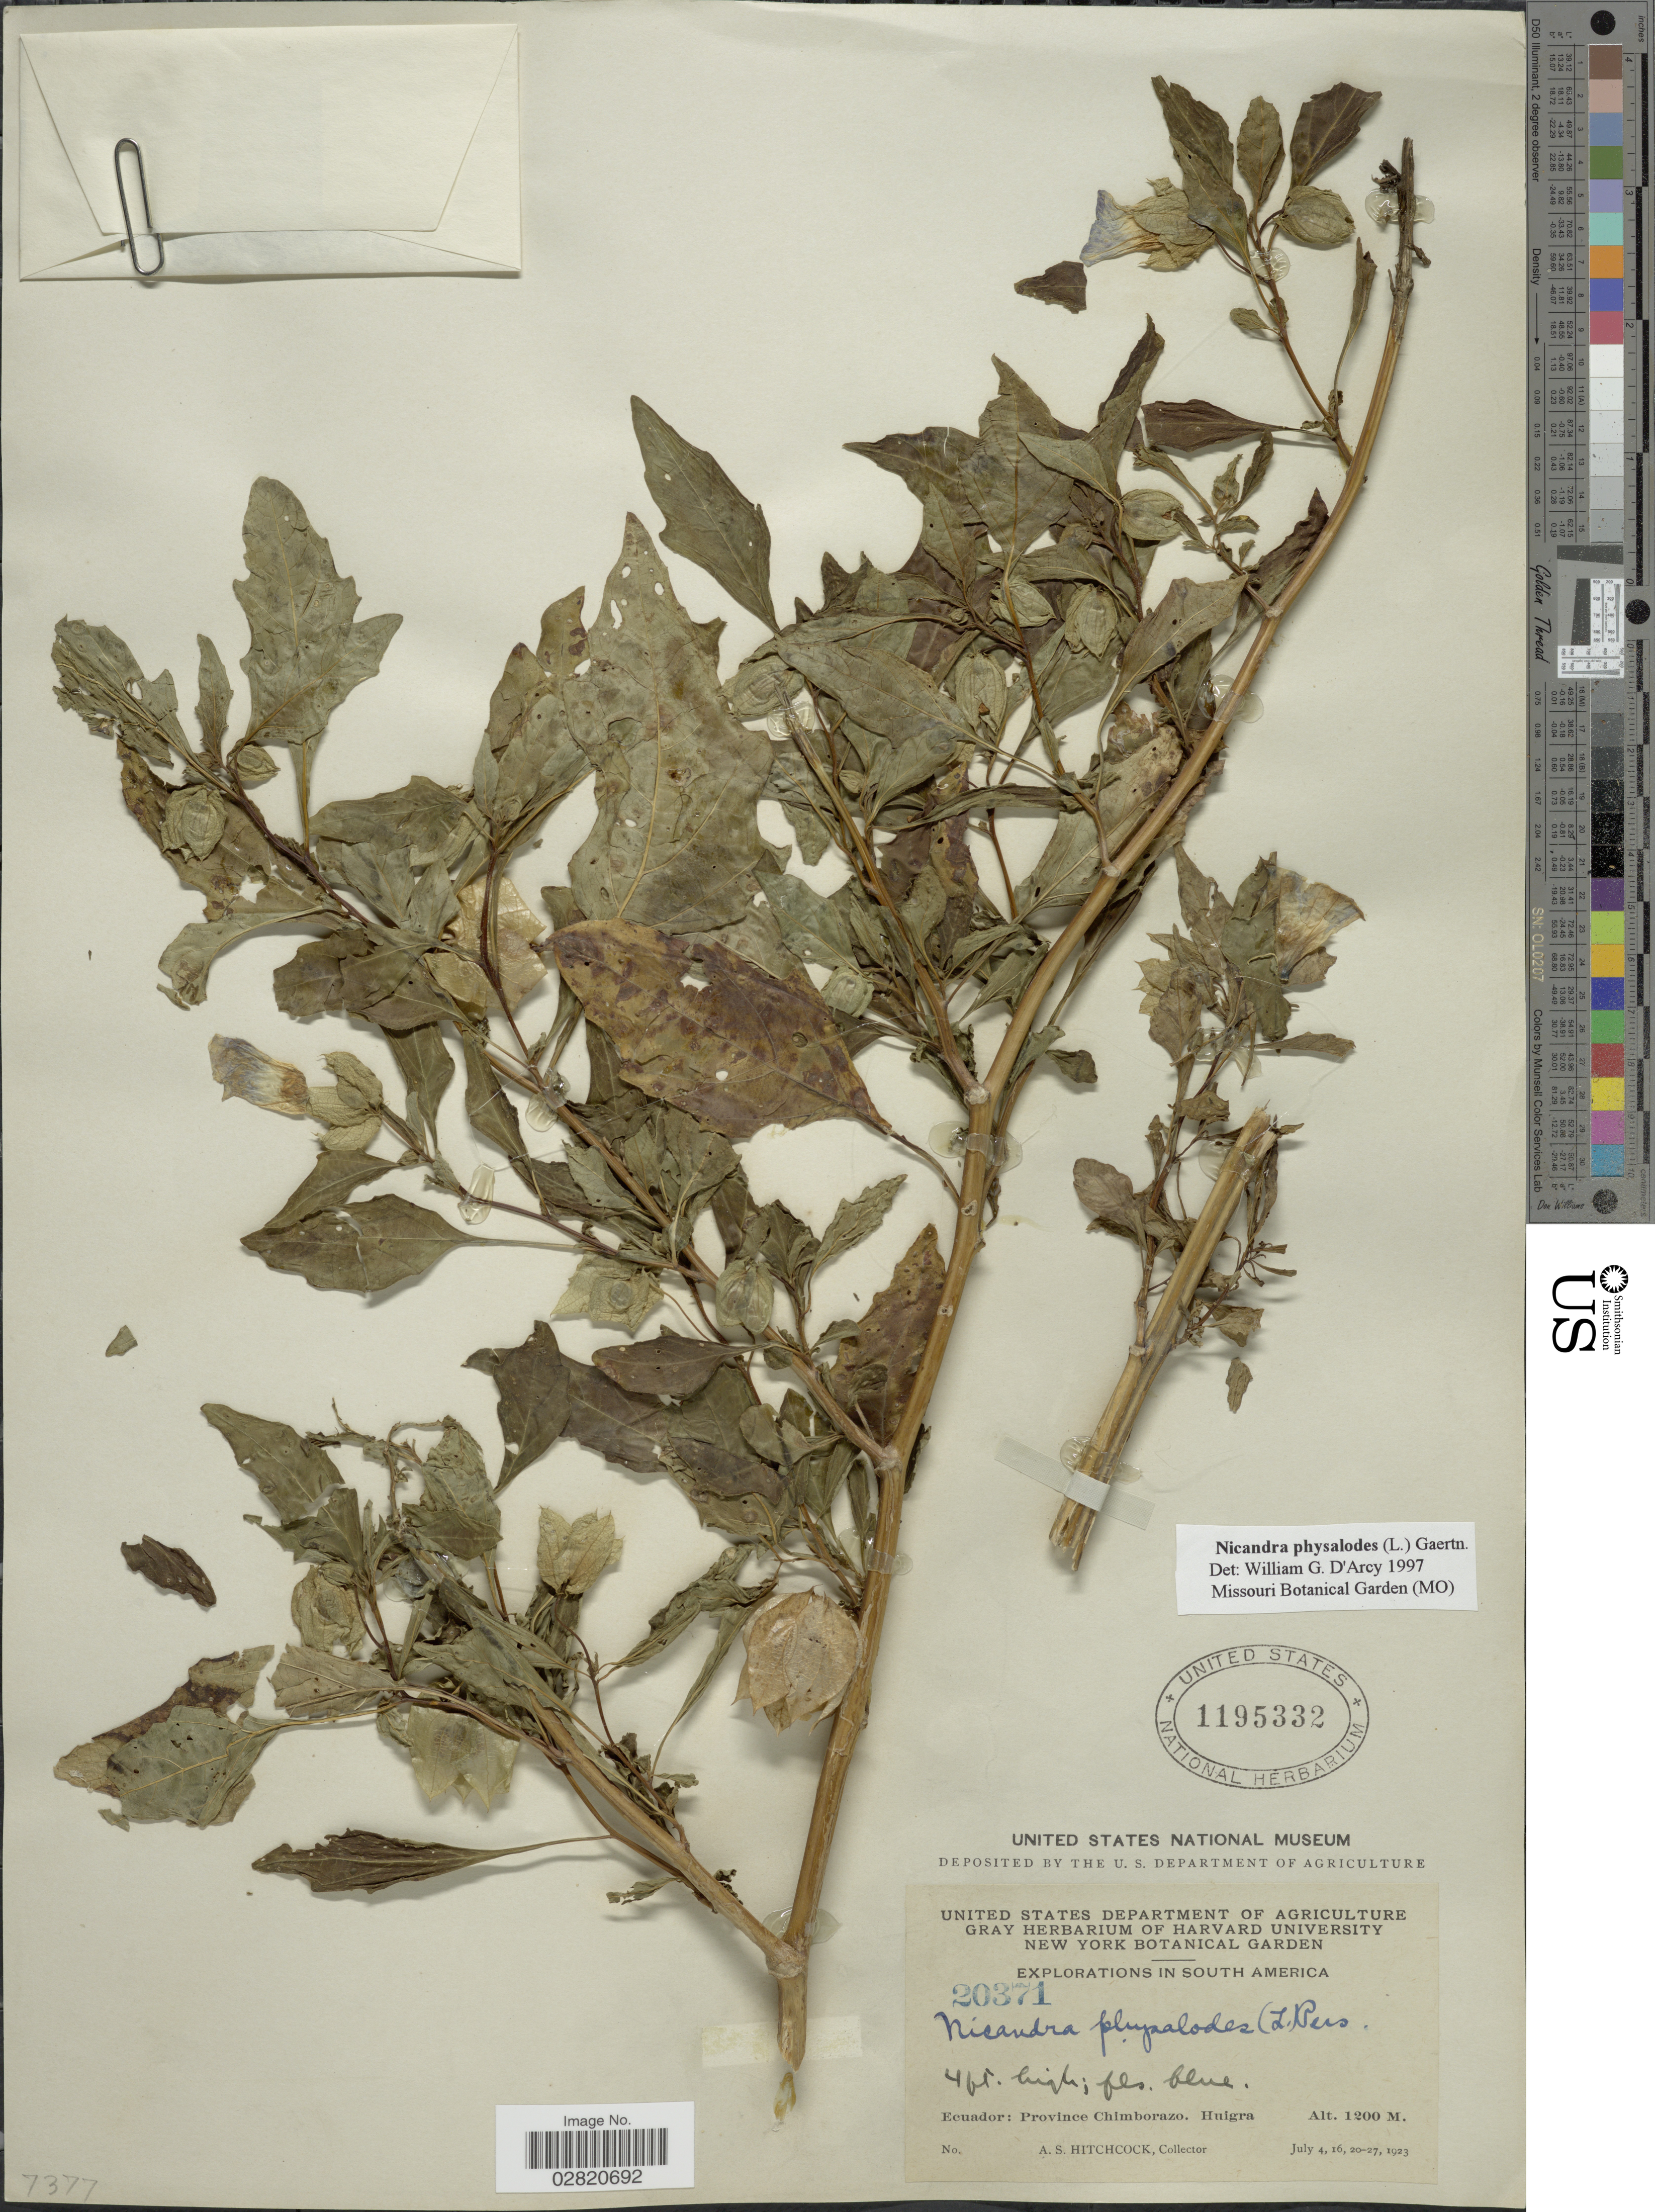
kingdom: Plantae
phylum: Tracheophyta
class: Magnoliopsida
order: Solanales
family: Solanaceae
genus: Nicandra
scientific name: Nicandra physalodes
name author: (L.) Gaertn.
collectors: A. S. Hitchcock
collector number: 20371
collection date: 1923-07-04/1923-07-27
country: Ecuador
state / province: Chimborazo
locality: Huigra.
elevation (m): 1200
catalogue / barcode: US 1195332